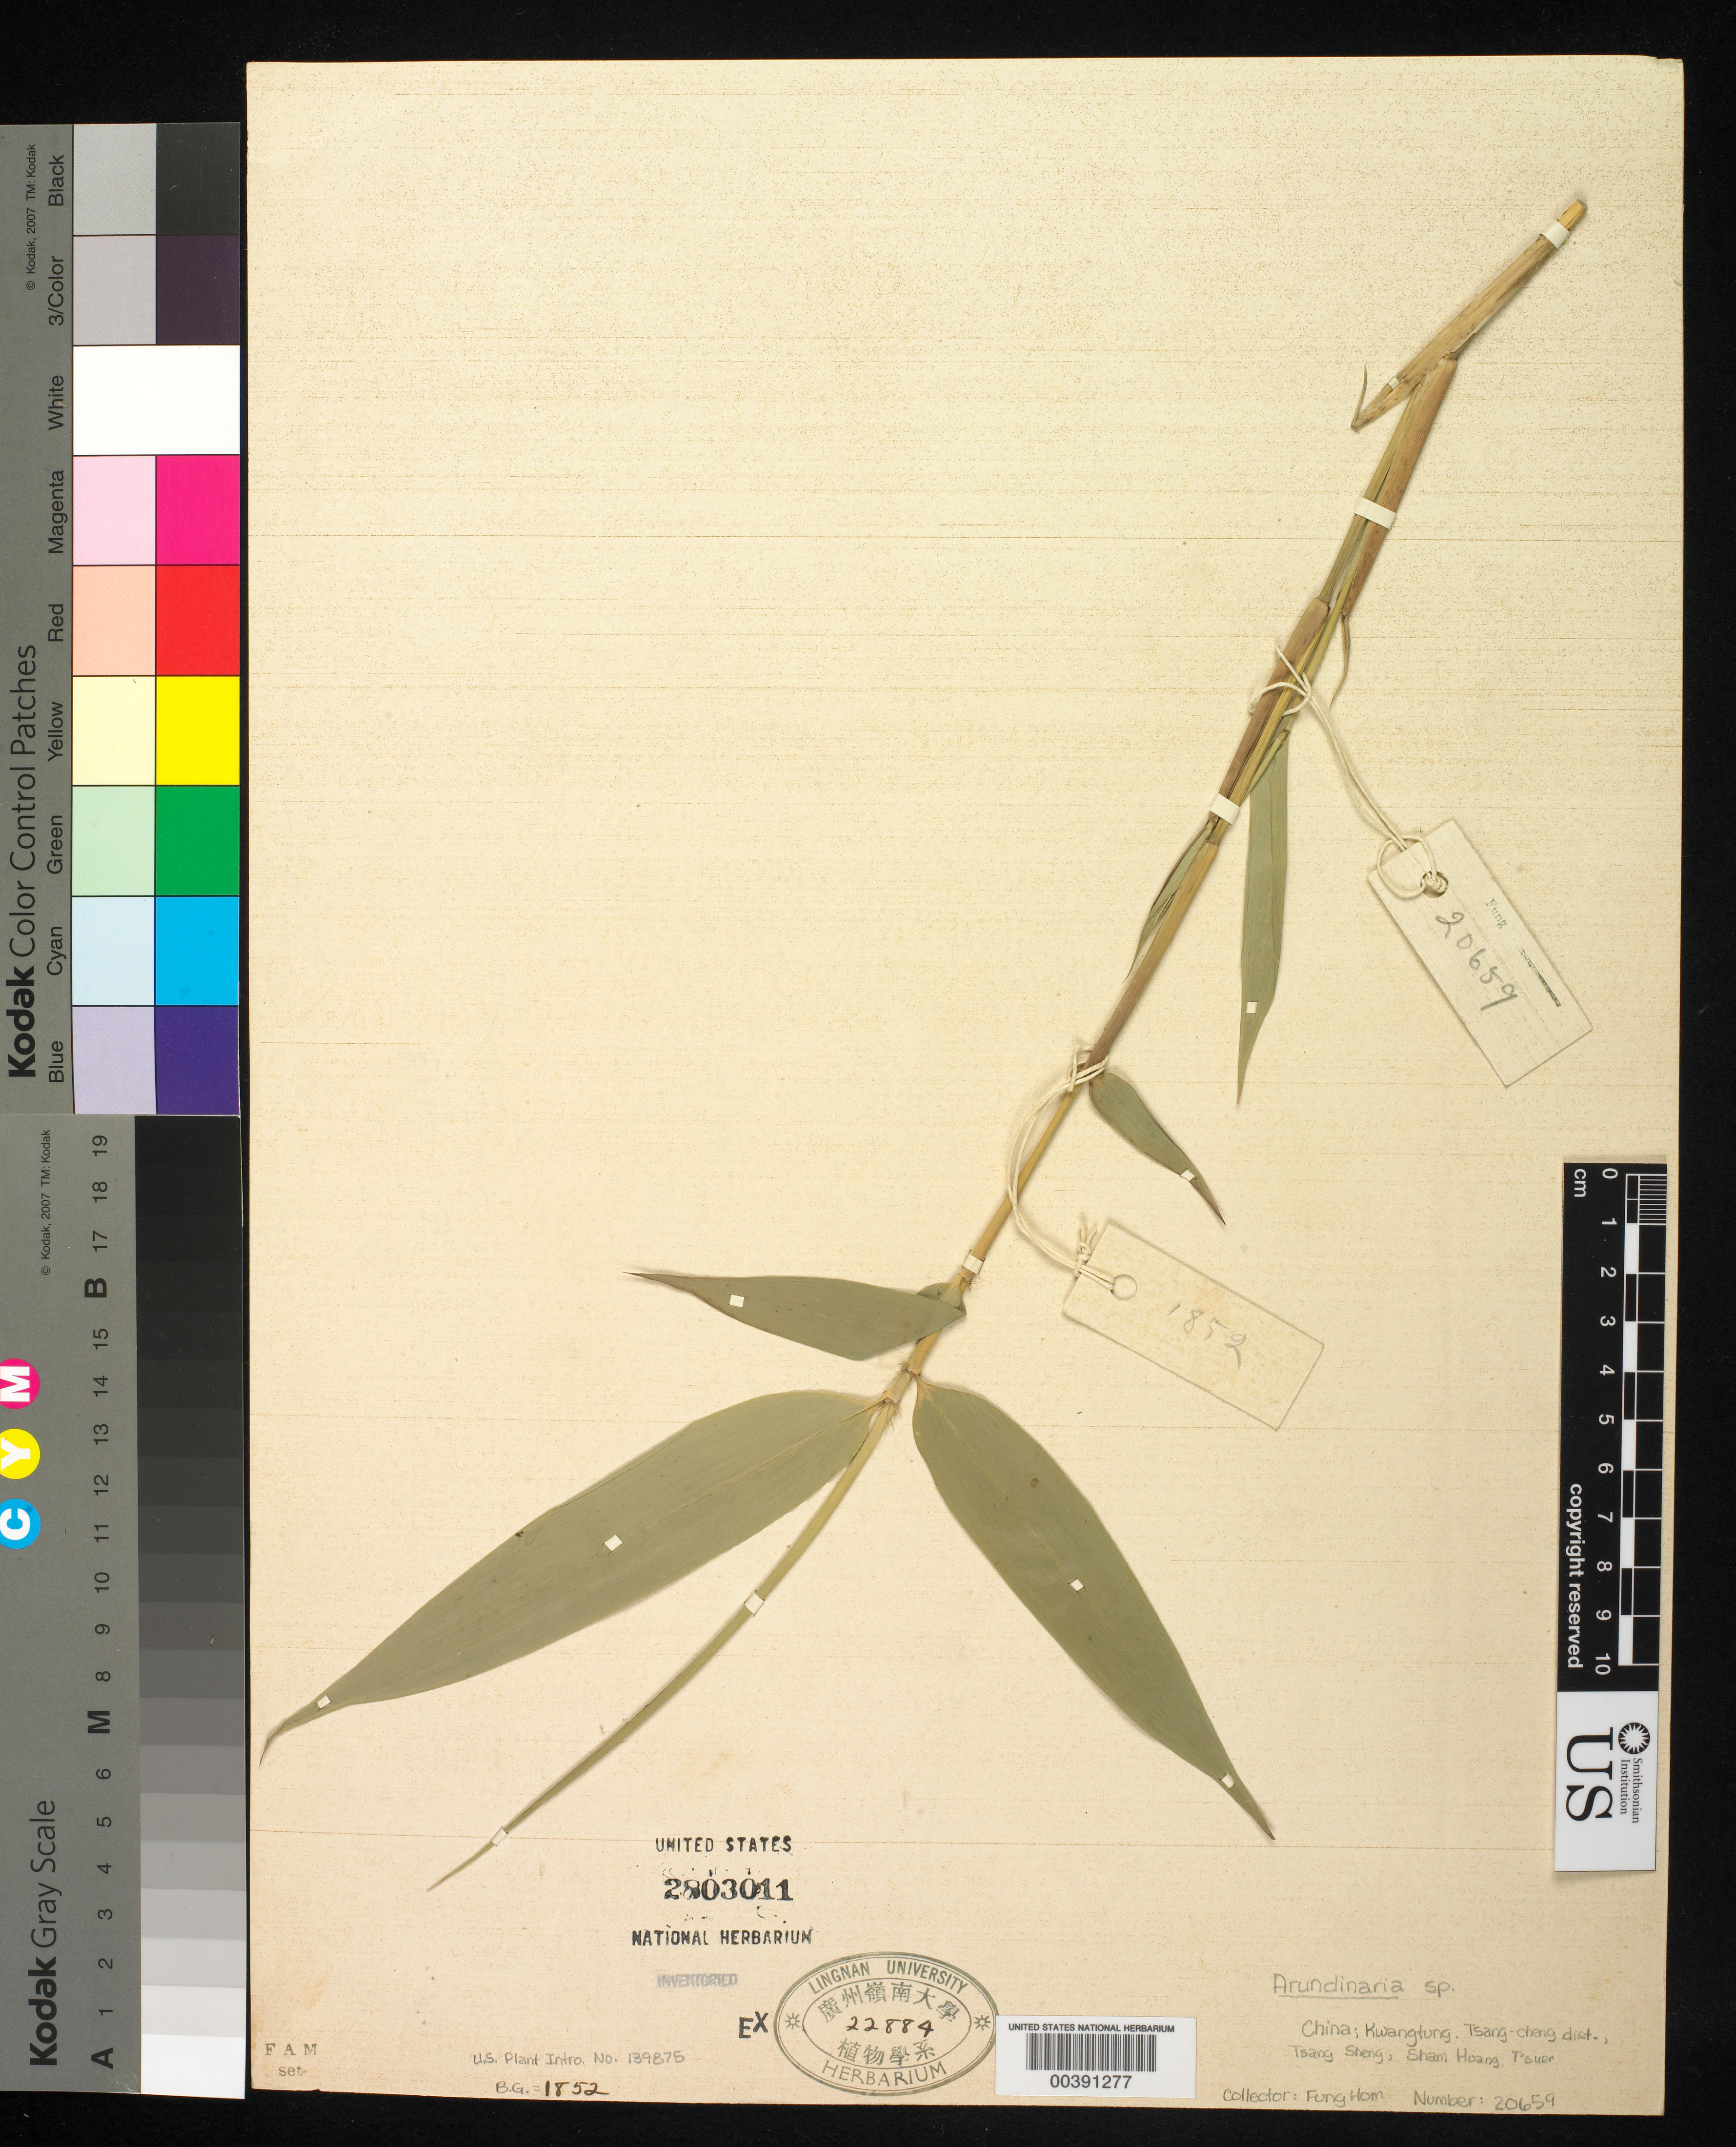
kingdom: Plantae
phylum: Tracheophyta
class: Liliopsida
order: Poales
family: Poaceae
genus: Arundinaria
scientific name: Arundinaria sp.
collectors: H. L. Fung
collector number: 20659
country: China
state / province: Guangdong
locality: Tsang cheng dist., tsang sheng, sham hoang t'suer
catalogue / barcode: US 2803011